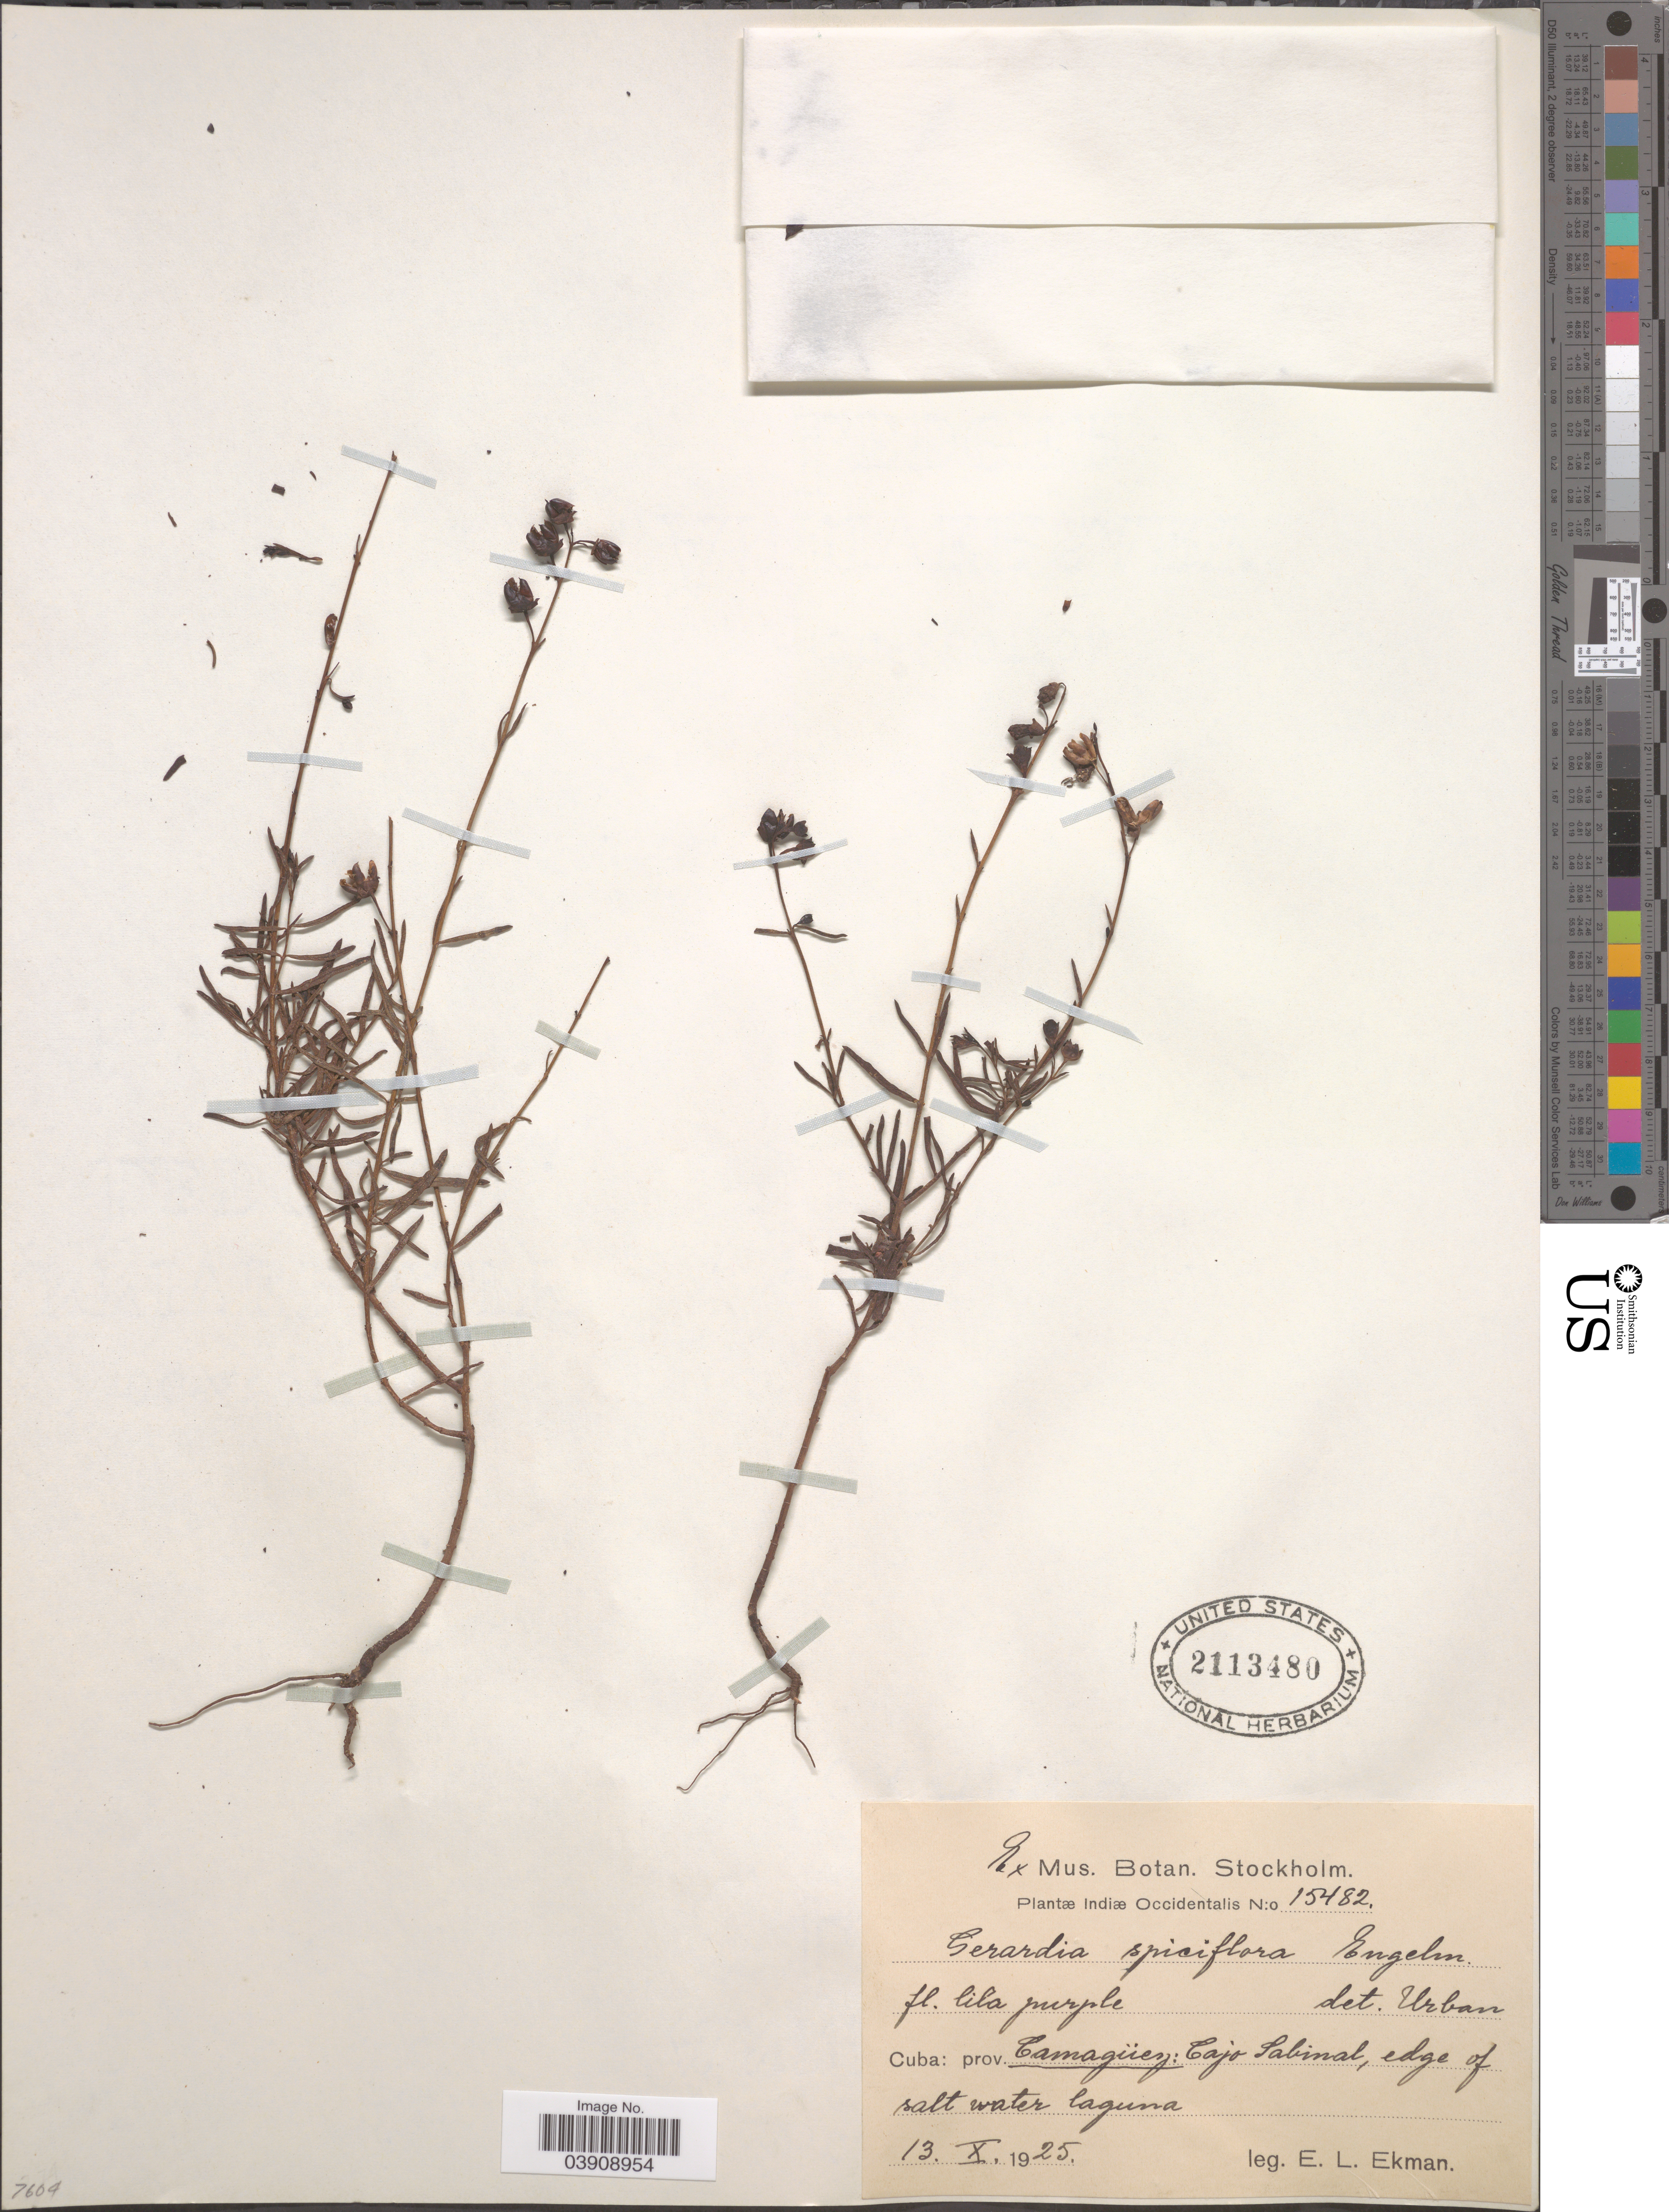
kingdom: Plantae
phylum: Tracheophyta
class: Magnoliopsida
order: Lamiales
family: Orobanchaceae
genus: Agalinis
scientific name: Agalinis spiciflora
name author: (Engelm.) Pennell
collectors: E. L. Ekman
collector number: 15482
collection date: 1925-10-13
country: Cuba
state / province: Camagüey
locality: Cajo Sabinal, edge of salt water laguna.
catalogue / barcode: US 2113480